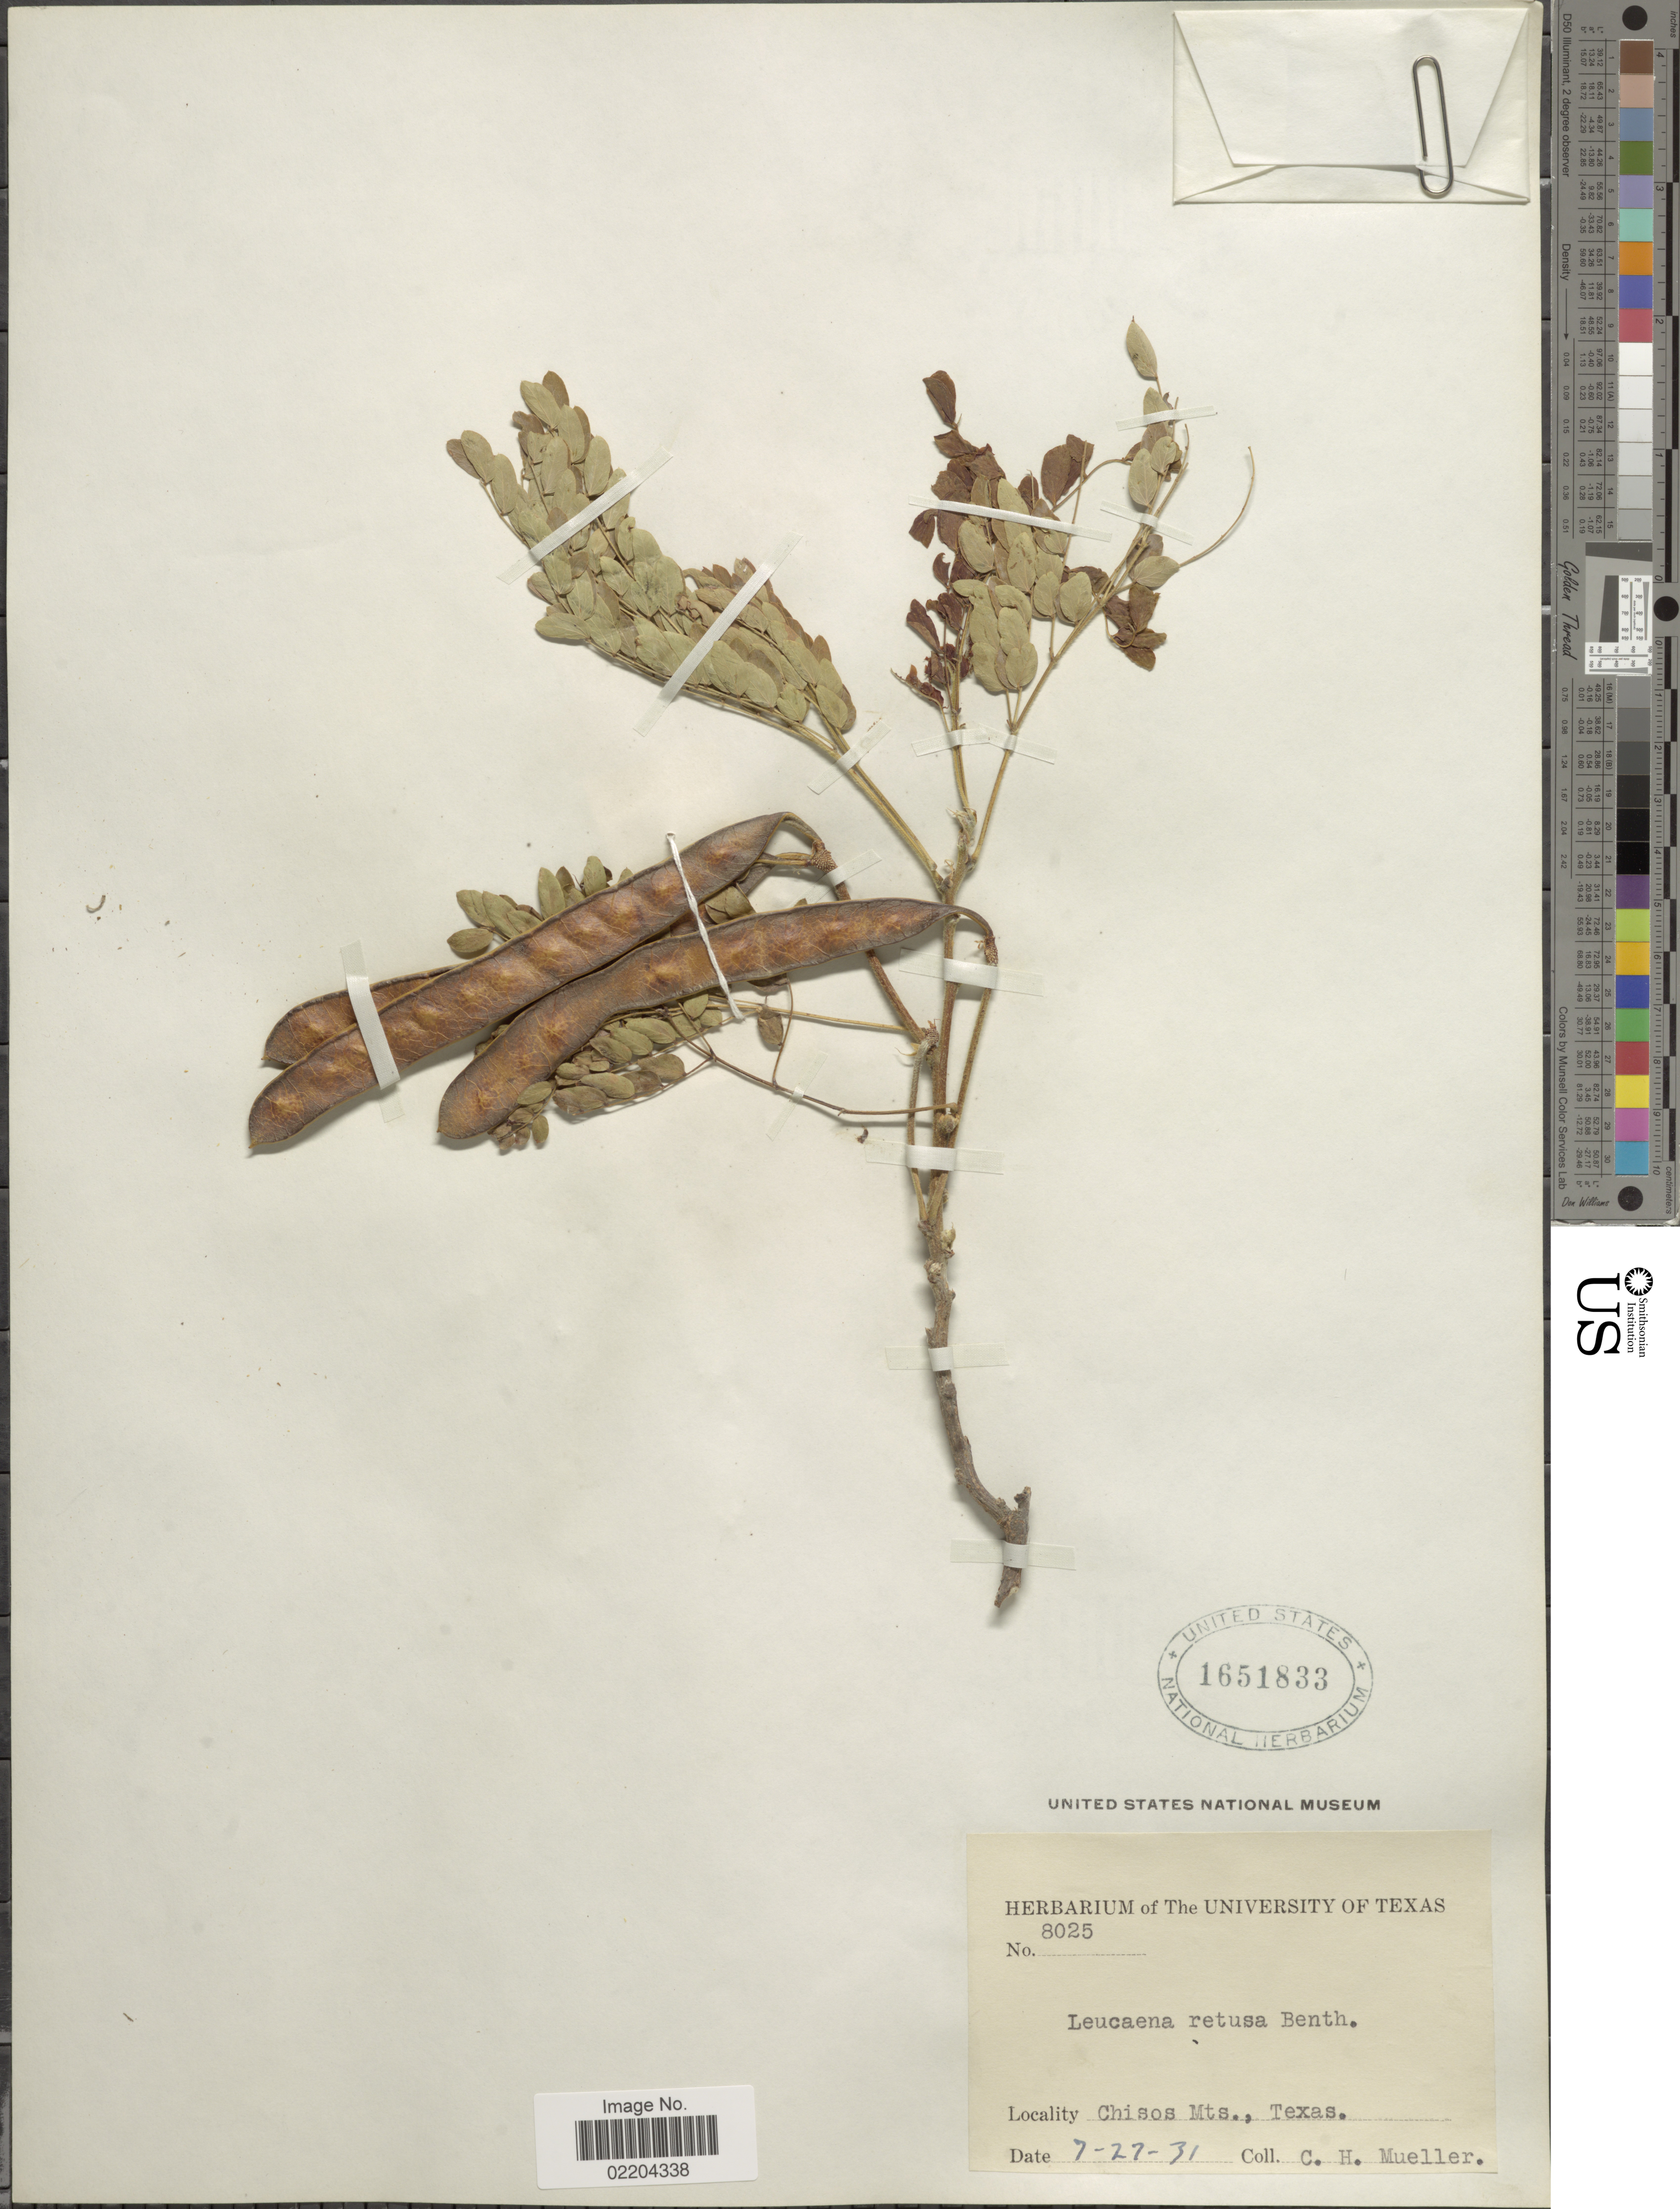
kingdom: Plantae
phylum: Tracheophyta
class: Magnoliopsida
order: Fabales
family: Fabaceae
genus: Leucaena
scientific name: Leucaena retusa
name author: Benth. in A. Gray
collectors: C. H. Mueller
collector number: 8025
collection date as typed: Transcribed d/m/y: 27/7/31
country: United States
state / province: Texas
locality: Chisos Mts., Texas.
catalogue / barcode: US 1651833